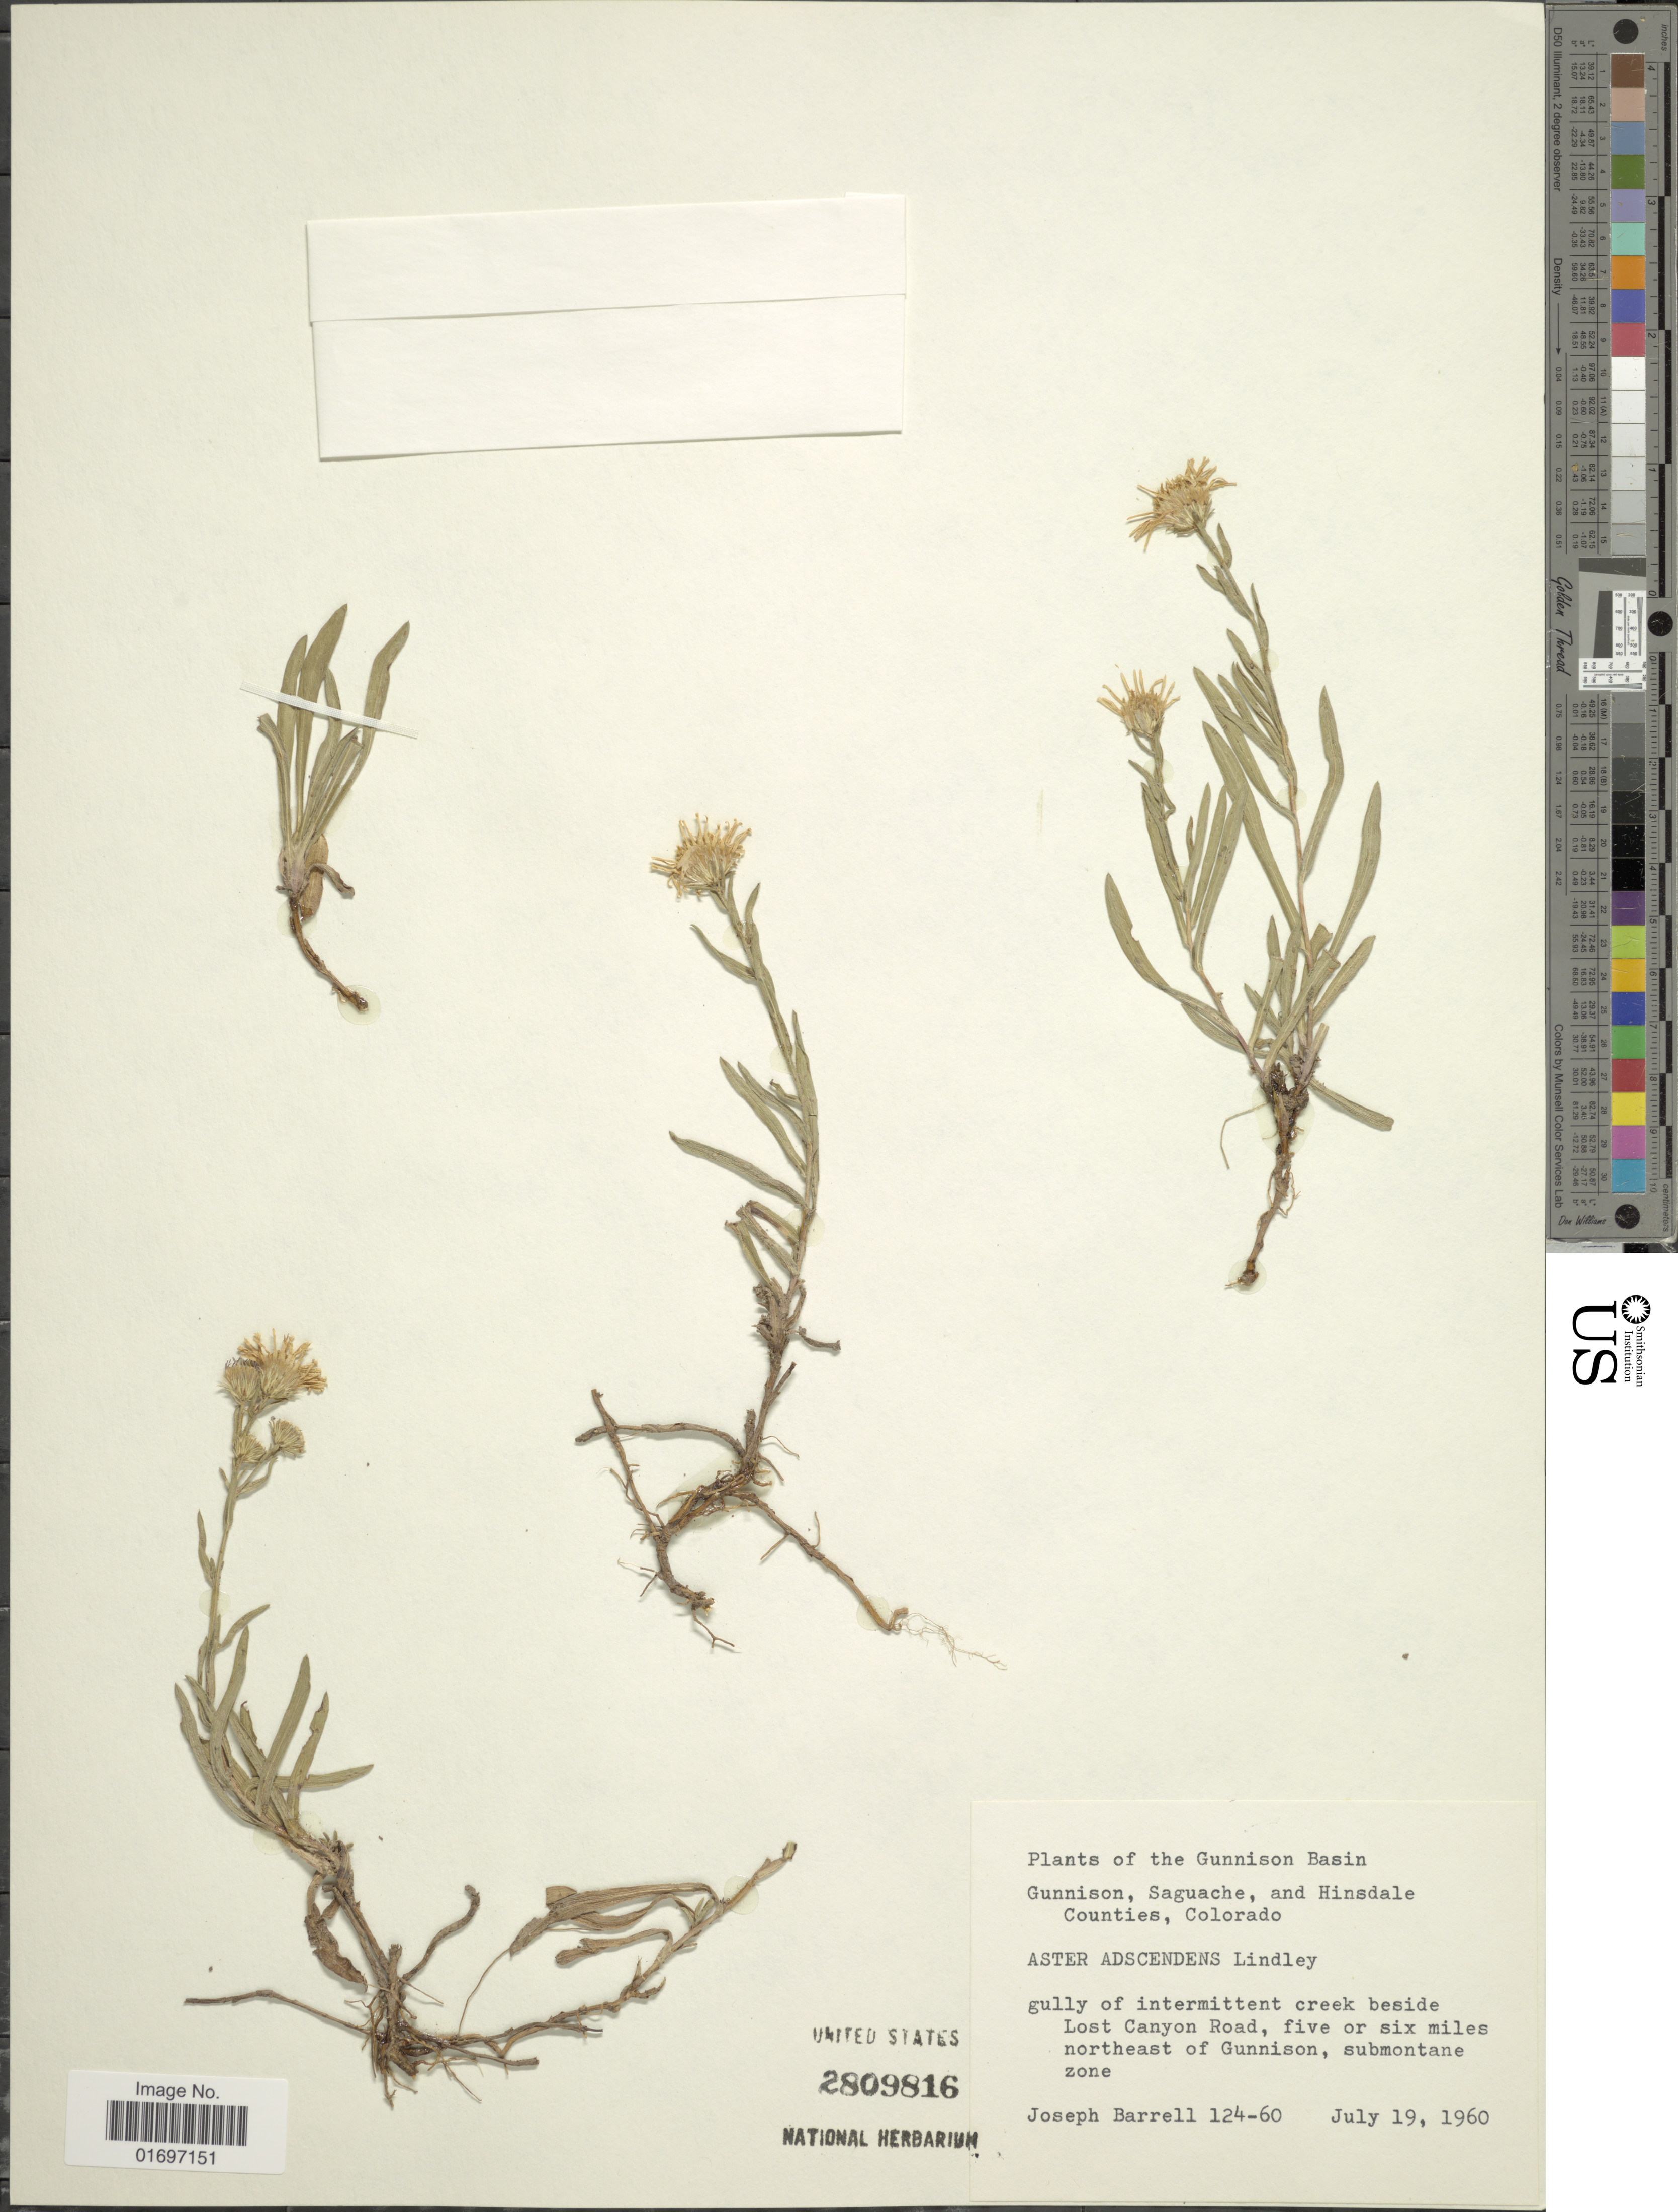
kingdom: Plantae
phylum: Tracheophyta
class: Magnoliopsida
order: Asterales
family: Asteraceae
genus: Symphyotrichum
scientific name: Symphyotrichum ascendens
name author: (Lindl.) G.L. Nesom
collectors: J. Barrell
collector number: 124-60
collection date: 1960-07-19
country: United States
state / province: Colorado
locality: Gunnison Basin. Gunnison, Saguache, and Hinsdale Counties, Colorado. Gully of intermittent creek beside Lost Canyon Road, five or six miles northeast of Gunnison, submontane zone.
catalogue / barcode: US 2809816